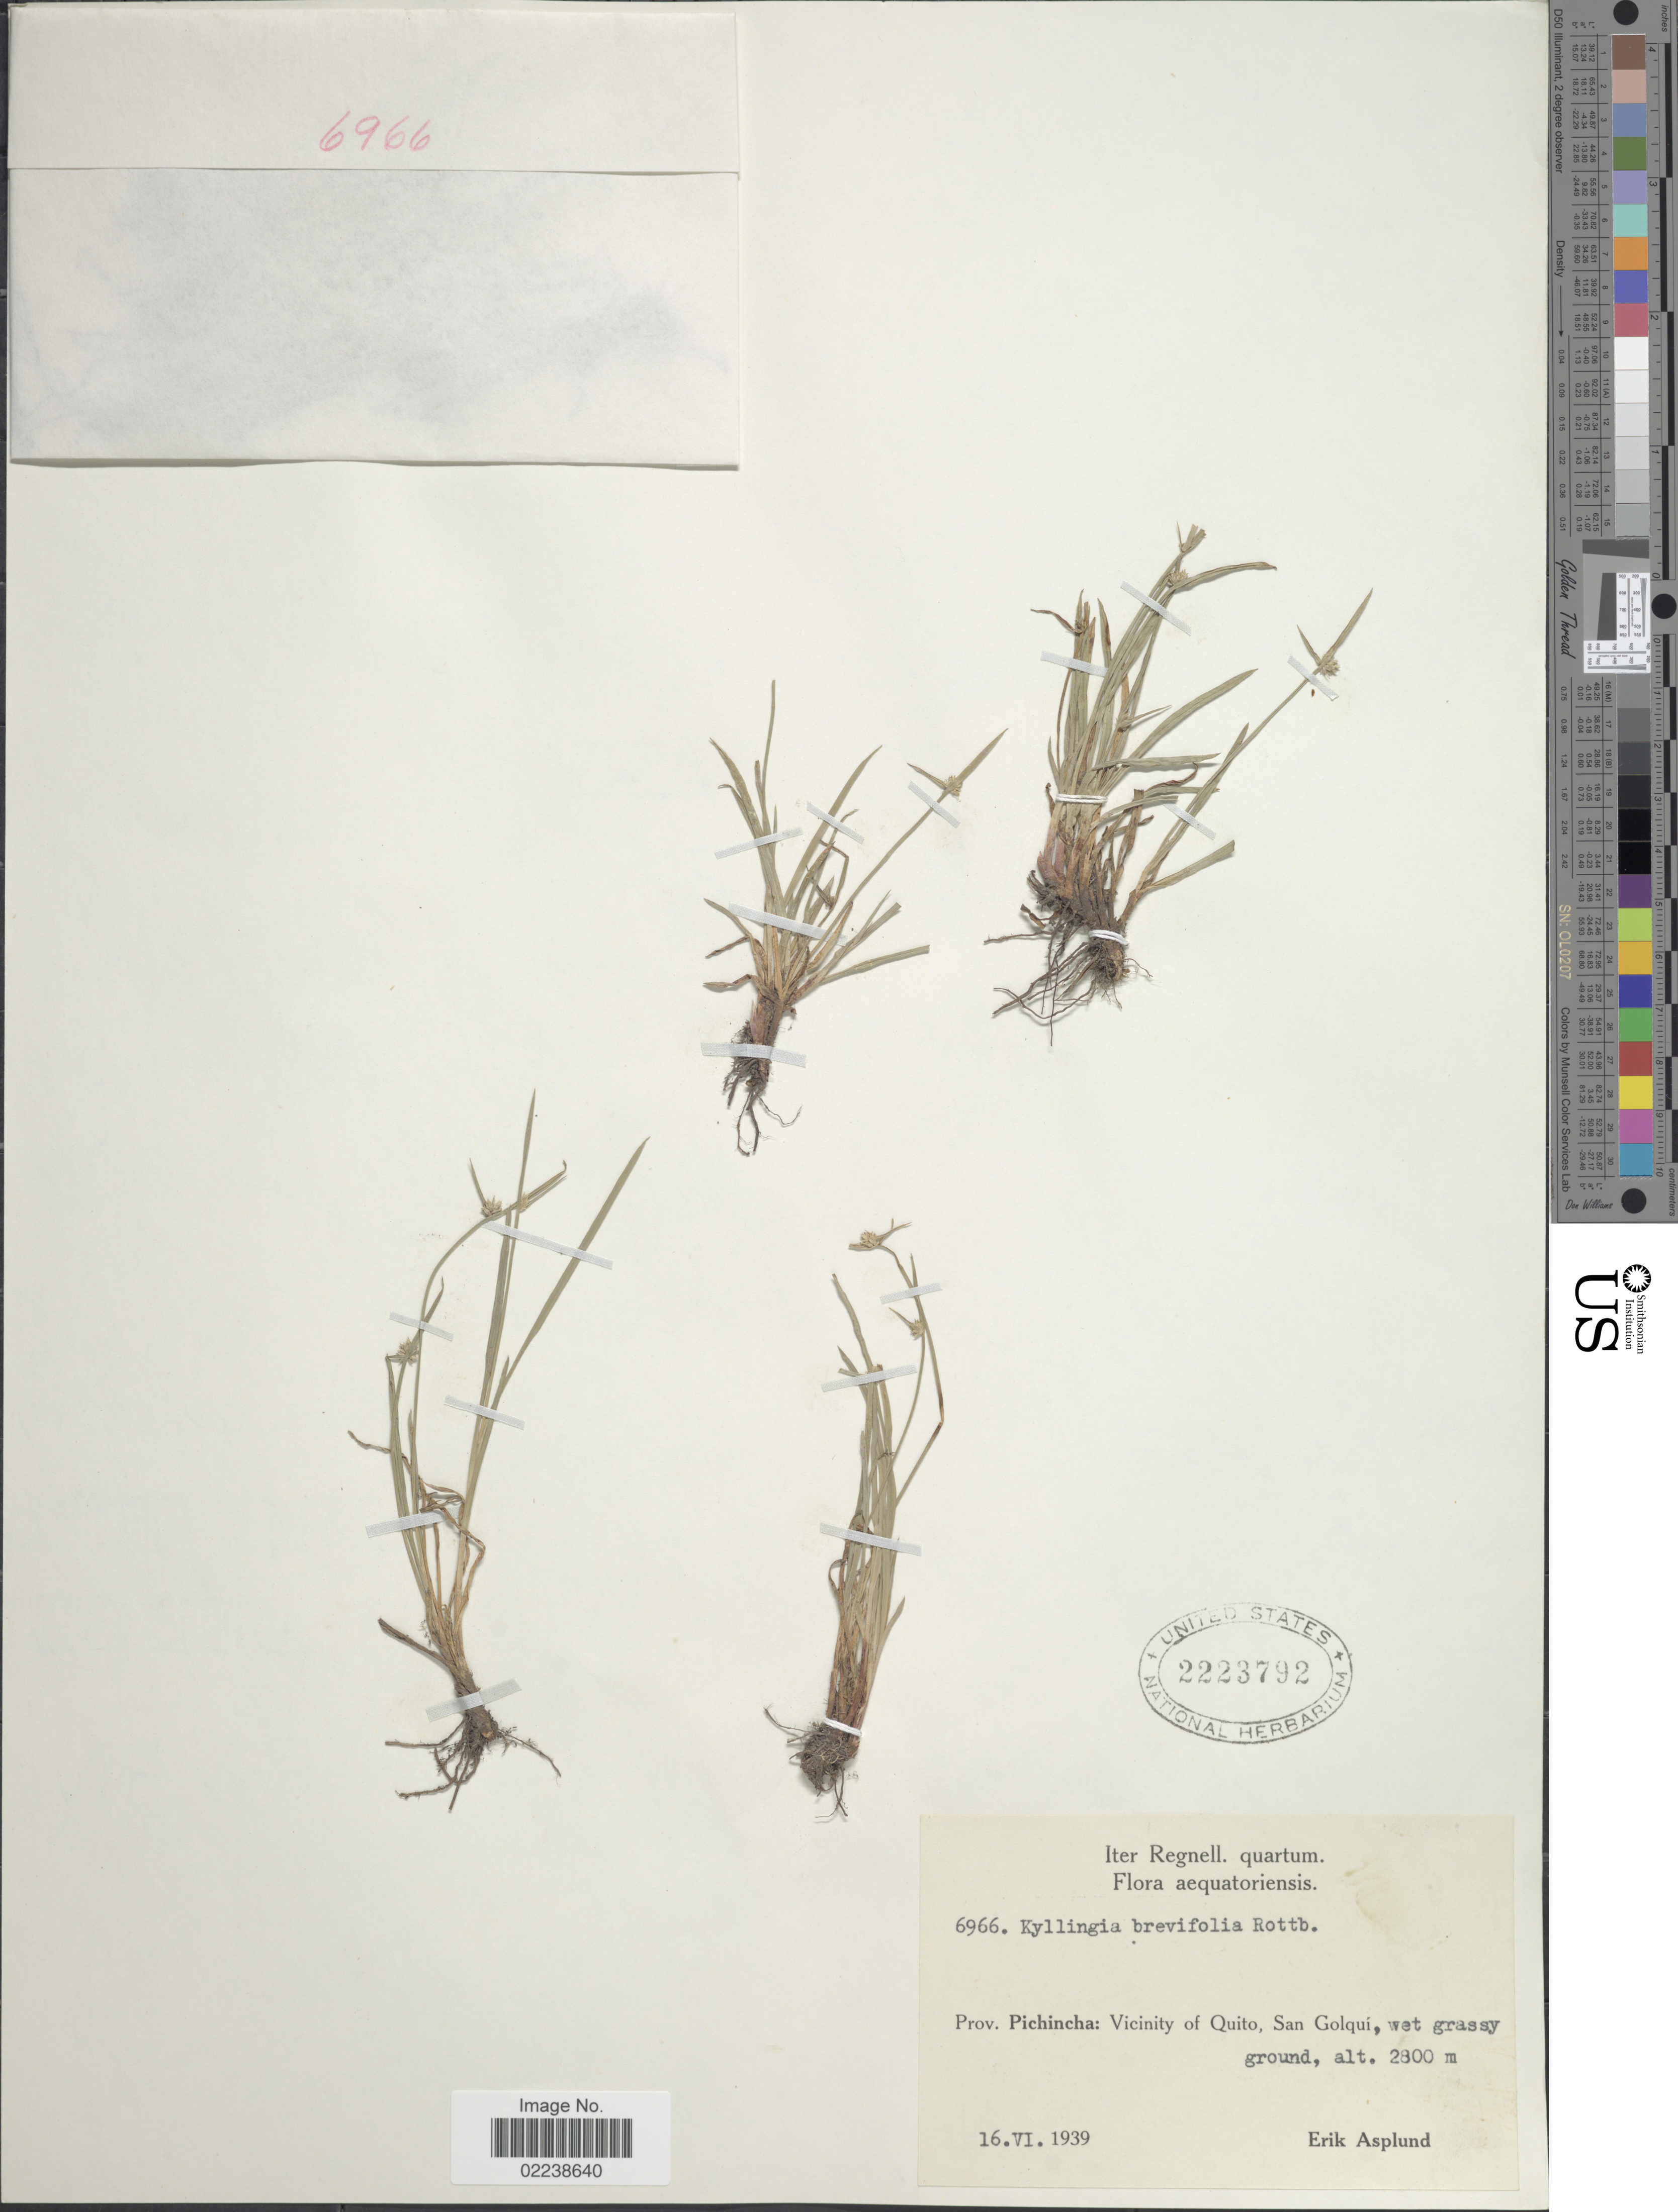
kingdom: Plantae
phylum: Tracheophyta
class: Liliopsida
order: Poales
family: Cyperaceae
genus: Cyperus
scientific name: Cyperus brevifolius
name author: (Rottb.) Hassk.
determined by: Strong, M. T., (US), Smithsonian Institution - National Museum of Natural History (UNITED STATES)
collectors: E. Asplund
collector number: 6966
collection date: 1939-06-16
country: Ecuador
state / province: Pichincha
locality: Aequatoriensis. Prov. Pichincha: Vicinity of Quito, San Golqui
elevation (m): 2800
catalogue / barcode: US 2223792